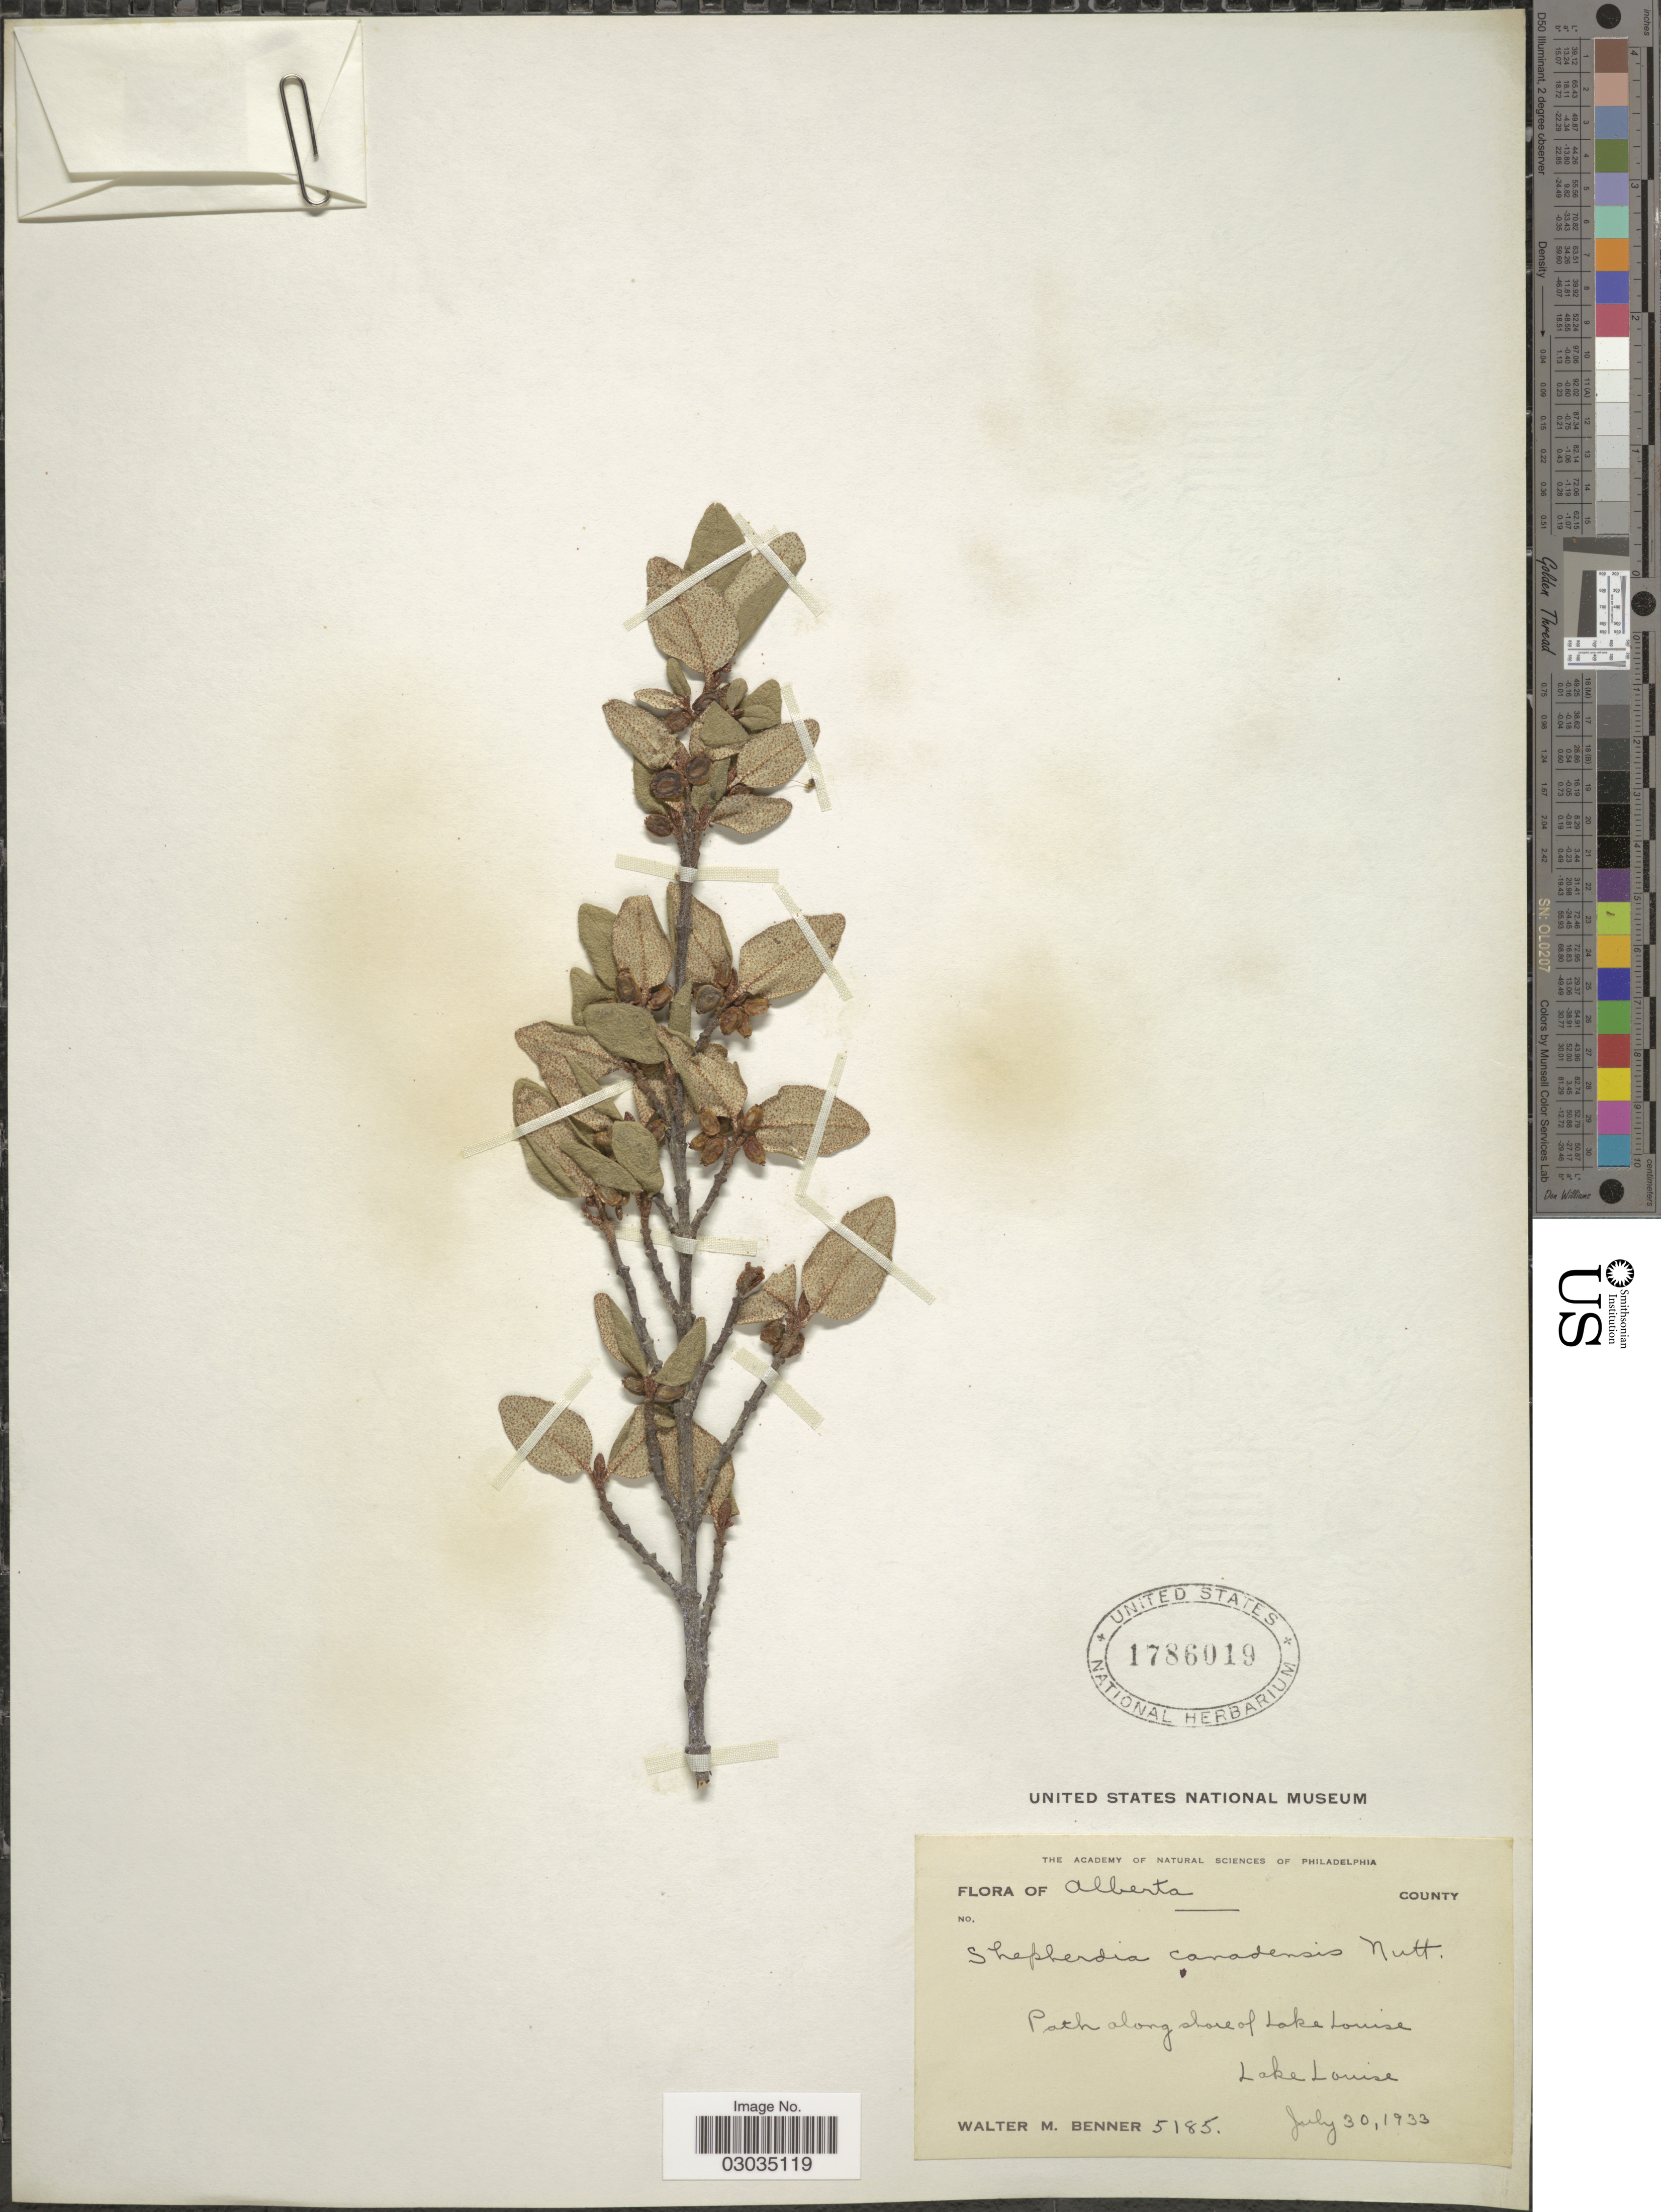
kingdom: Plantae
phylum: Tracheophyta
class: Magnoliopsida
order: Rosales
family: Elaeagnaceae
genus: Shepherdia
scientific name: Shepherdia canadensis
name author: (L.) Nutt.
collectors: W. Benner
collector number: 5185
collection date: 1933-07-30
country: Canada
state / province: Alberta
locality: Alberta County, Patch along shore of Lake Louise, Lake Louise.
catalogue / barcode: US 1786019